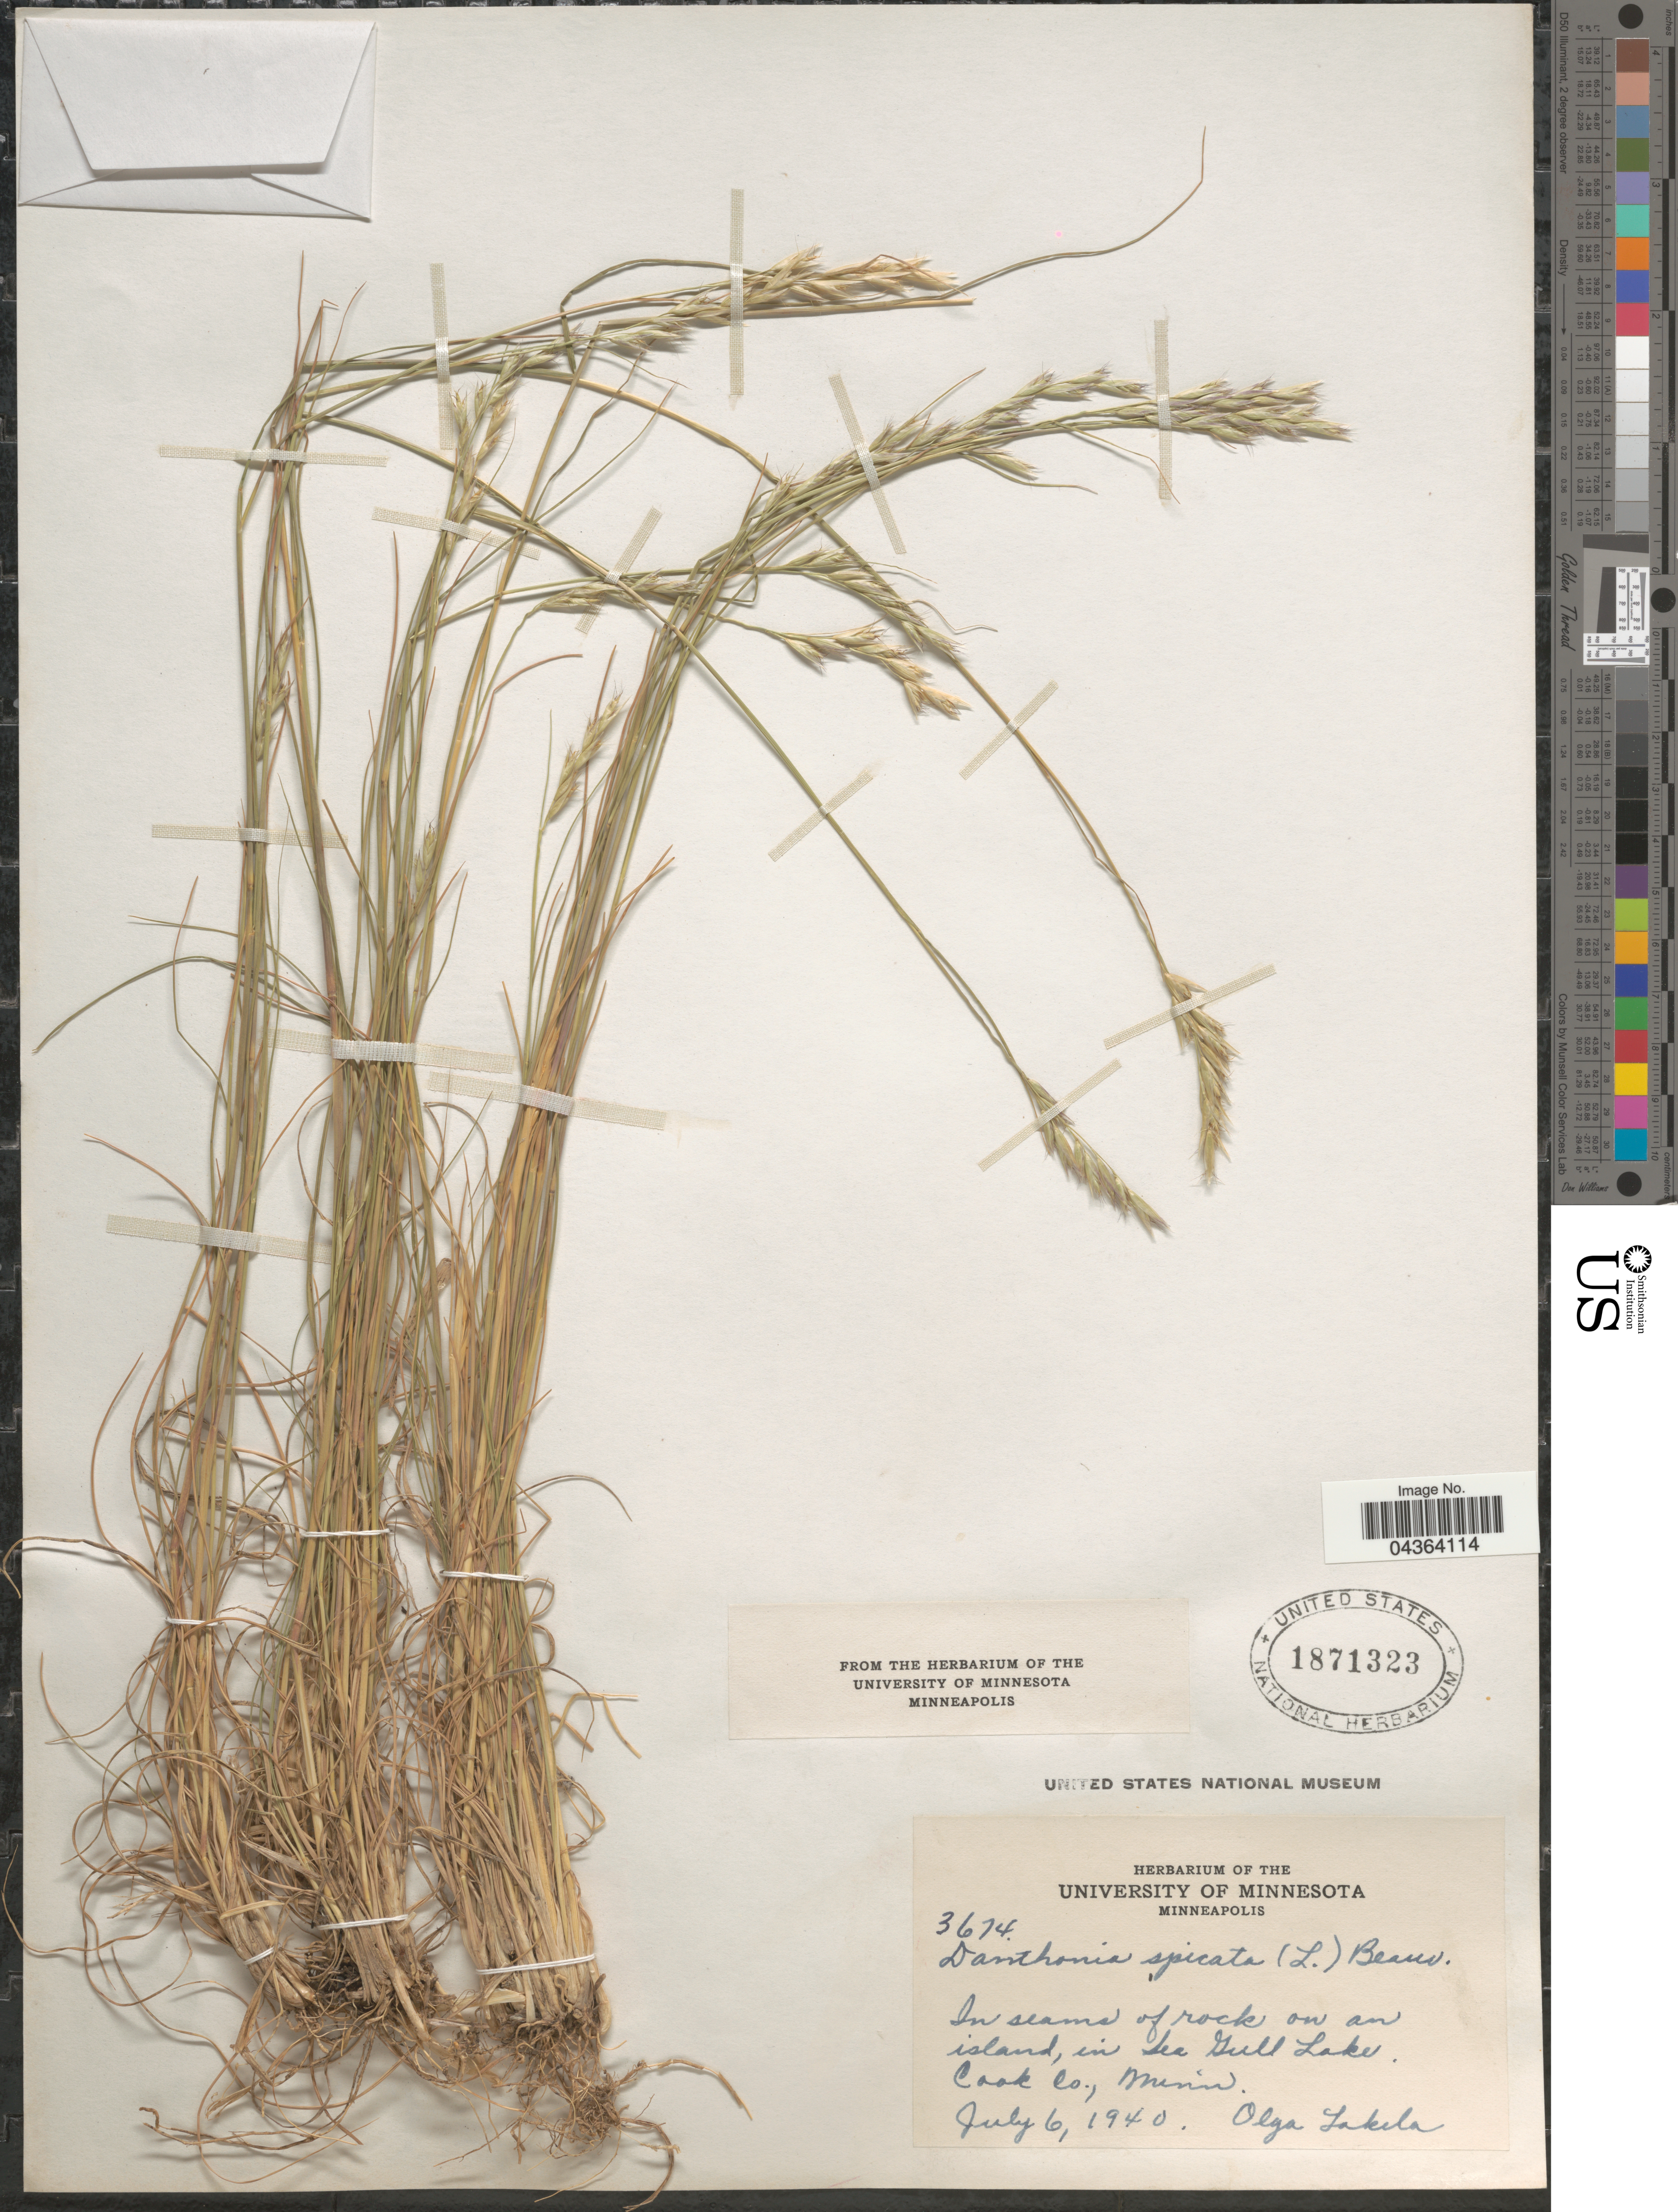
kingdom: Plantae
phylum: Tracheophyta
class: Liliopsida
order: Poales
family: Poaceae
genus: Danthonia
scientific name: Danthonia spicata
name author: (L.) P. Beauv. ex Roem. & Schult.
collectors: O. K. Lakela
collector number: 3674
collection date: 1940-07-06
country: United States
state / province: Minnesota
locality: In seams of rock on an island, in Sea Gull Lake. Cook Co.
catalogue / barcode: US 1871323